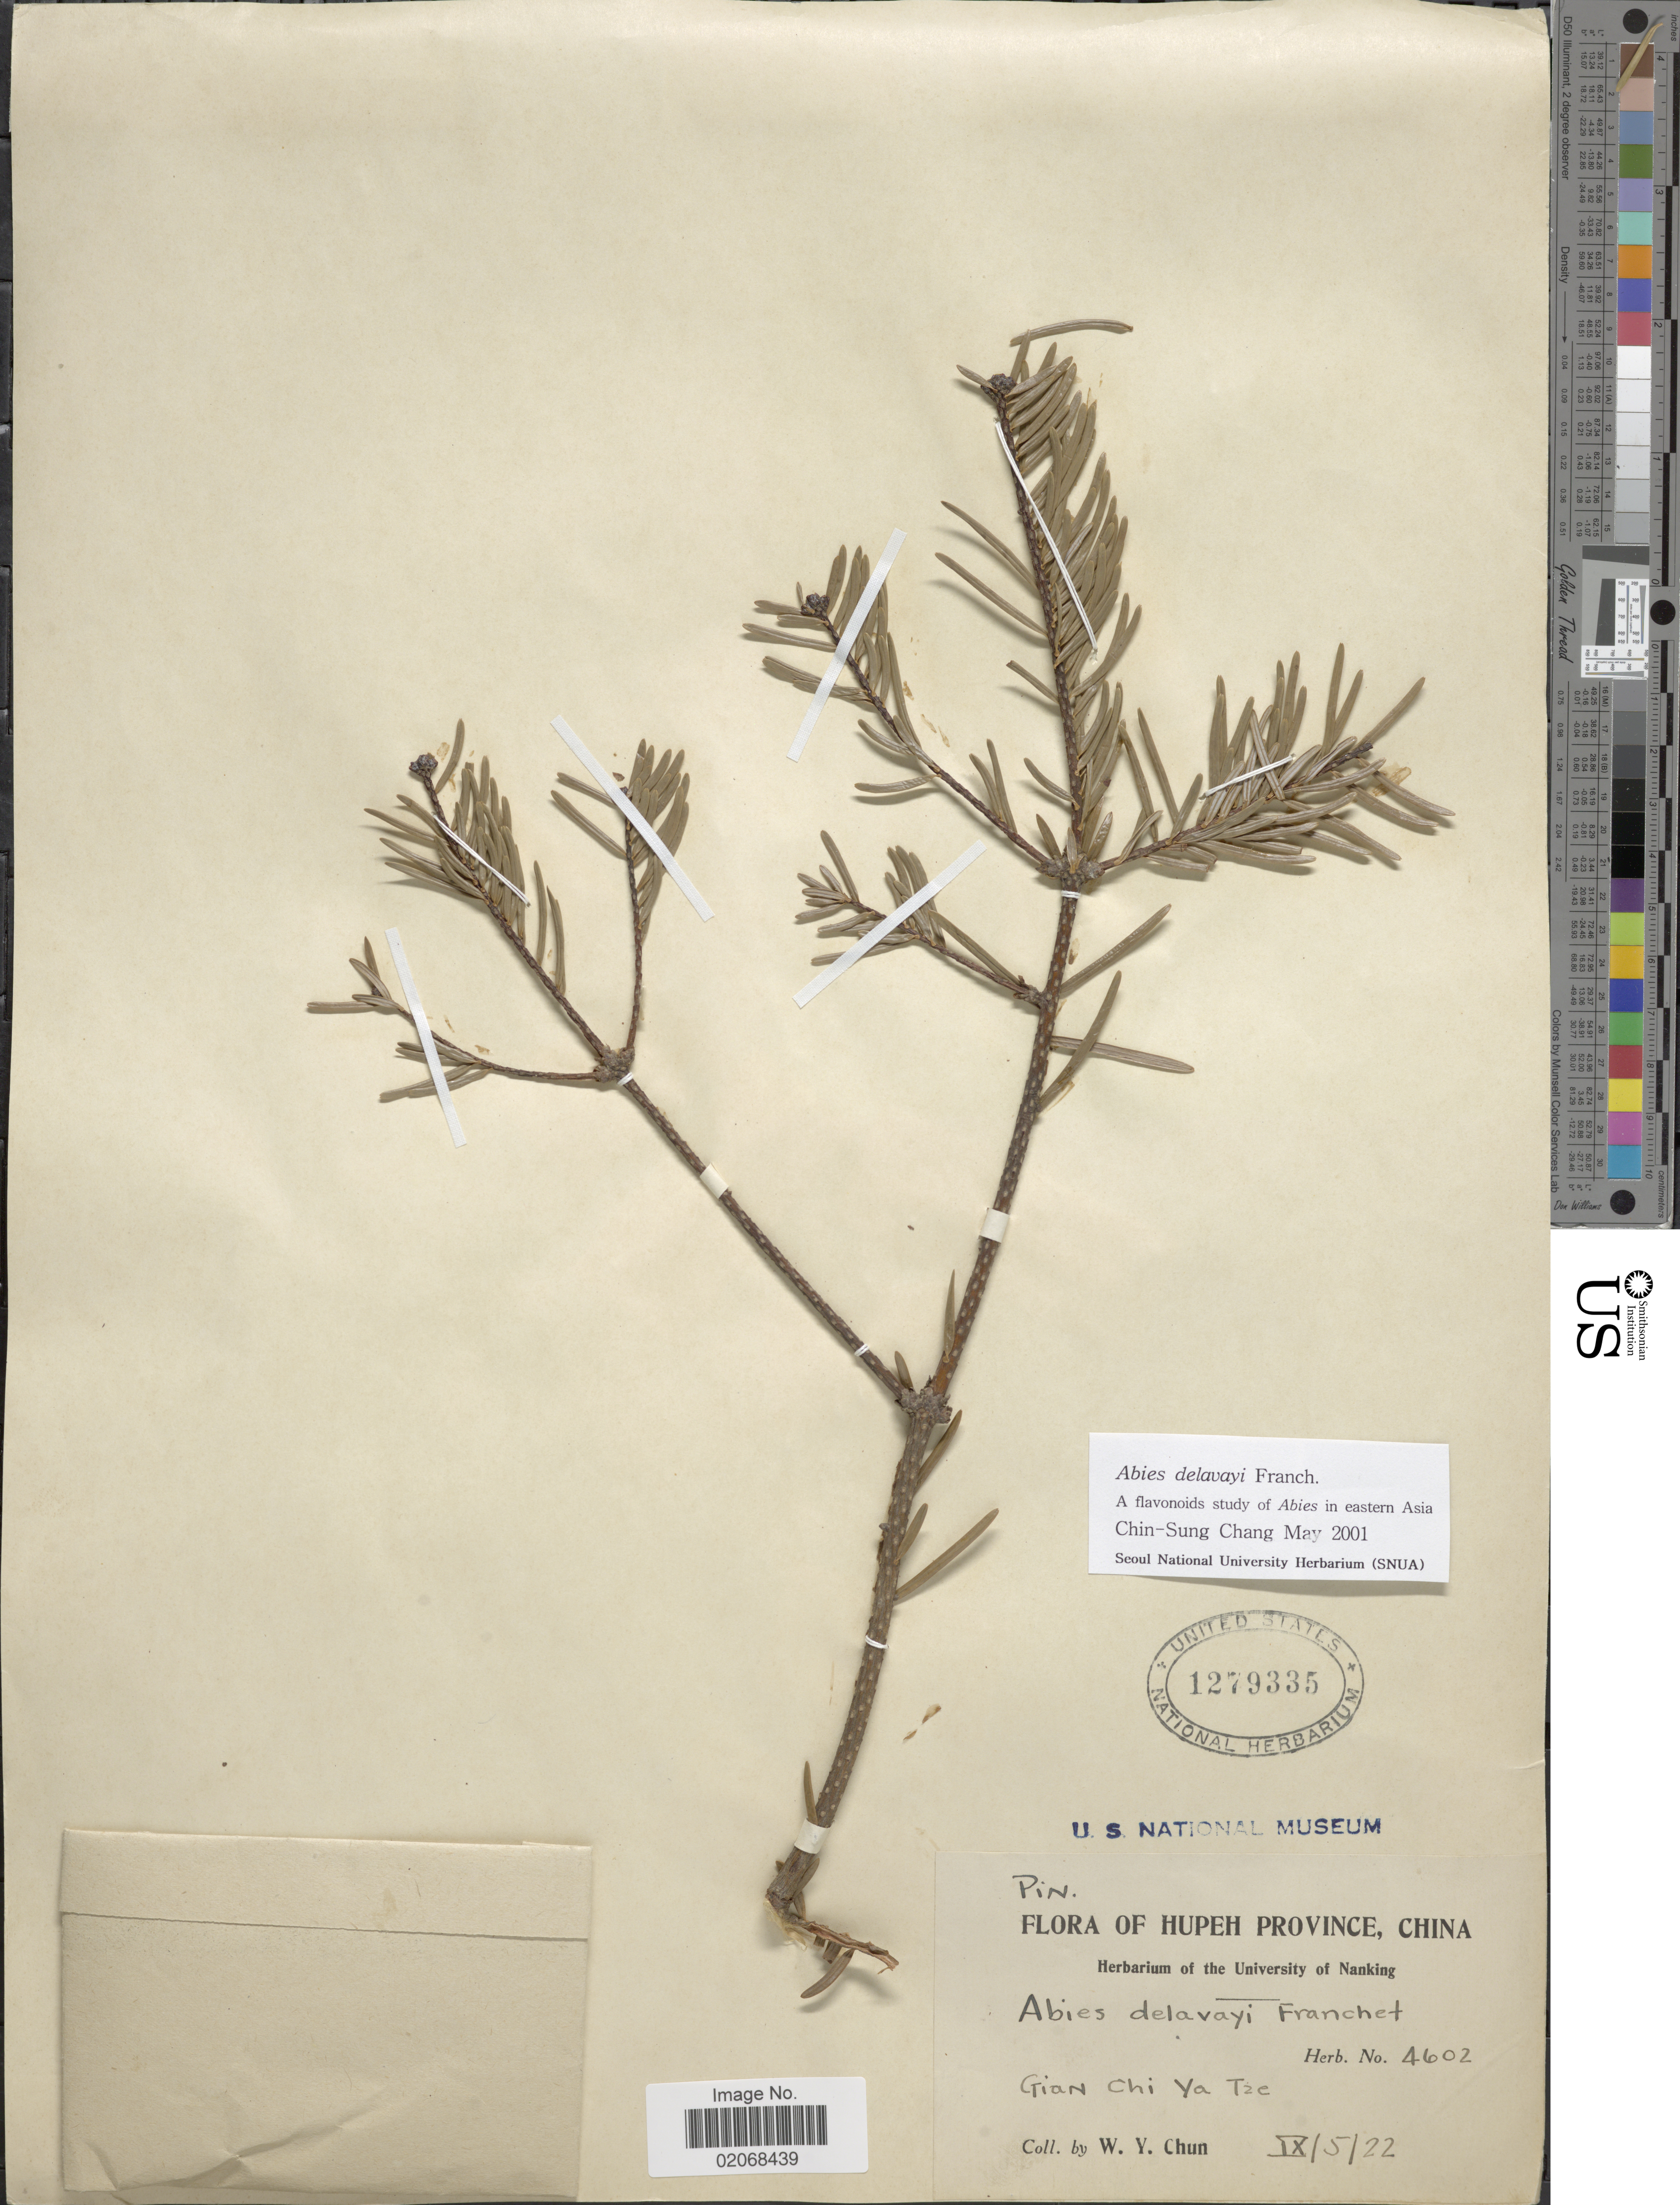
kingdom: Plantae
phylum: Tracheophyta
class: Pinopsida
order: Pinales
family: Pinaceae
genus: Abies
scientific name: Abies delavayi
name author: Franch.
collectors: W. Y. Chun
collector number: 4602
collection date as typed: Transcribed d/m/y: 5/9/22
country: China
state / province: Hubei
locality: Hupeh Province, Gian Chi Ya Tze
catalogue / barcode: US 1279335